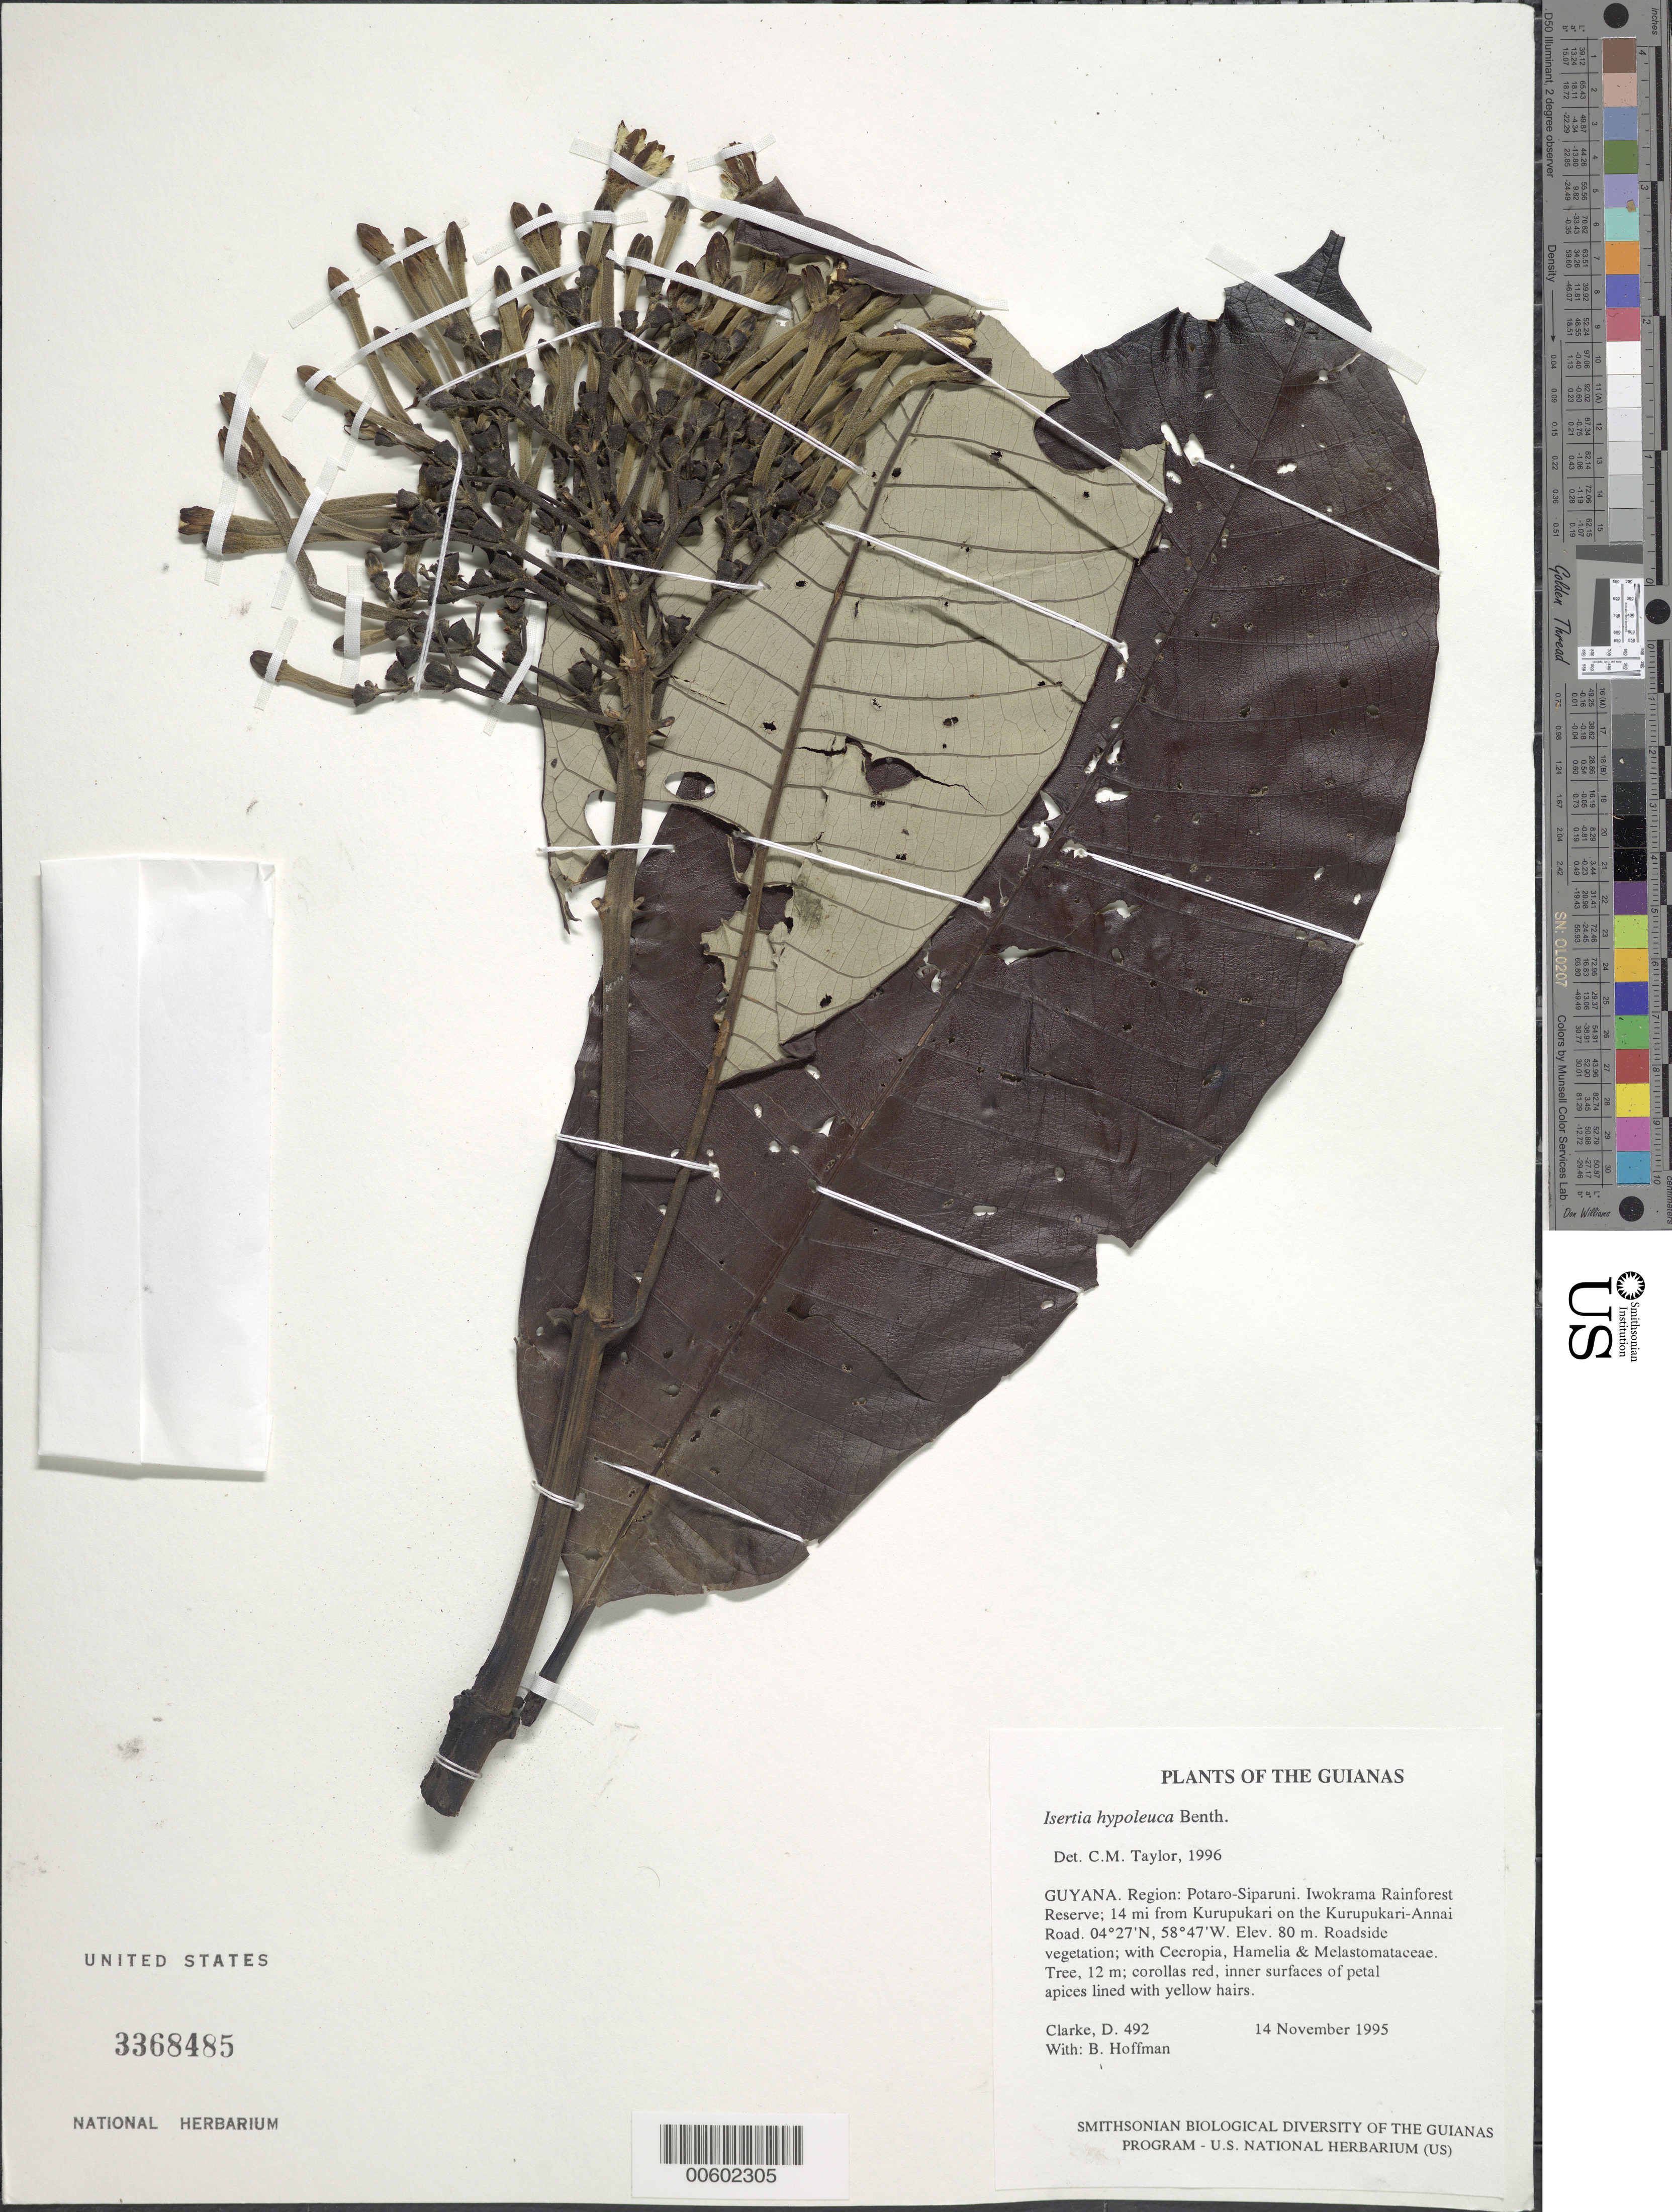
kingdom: Plantae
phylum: Tracheophyta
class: Magnoliopsida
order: Gentianales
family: Rubiaceae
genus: Isertia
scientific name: Isertia hypoleuca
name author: Benth.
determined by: Taylor, Charlotte M.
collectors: H. D. Clarke & B. Hoffman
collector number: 492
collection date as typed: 14 November 1995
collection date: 1995-11-14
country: Guyana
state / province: Potaro-Siparuni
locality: Iwokrama Rainforest Reserve; 14 mi from Kurupukari on the Kurupukari-Annai Road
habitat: Roadside vegetation; with Cecropia, Hamelia & Melastomataceae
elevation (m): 80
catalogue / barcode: US 3368485